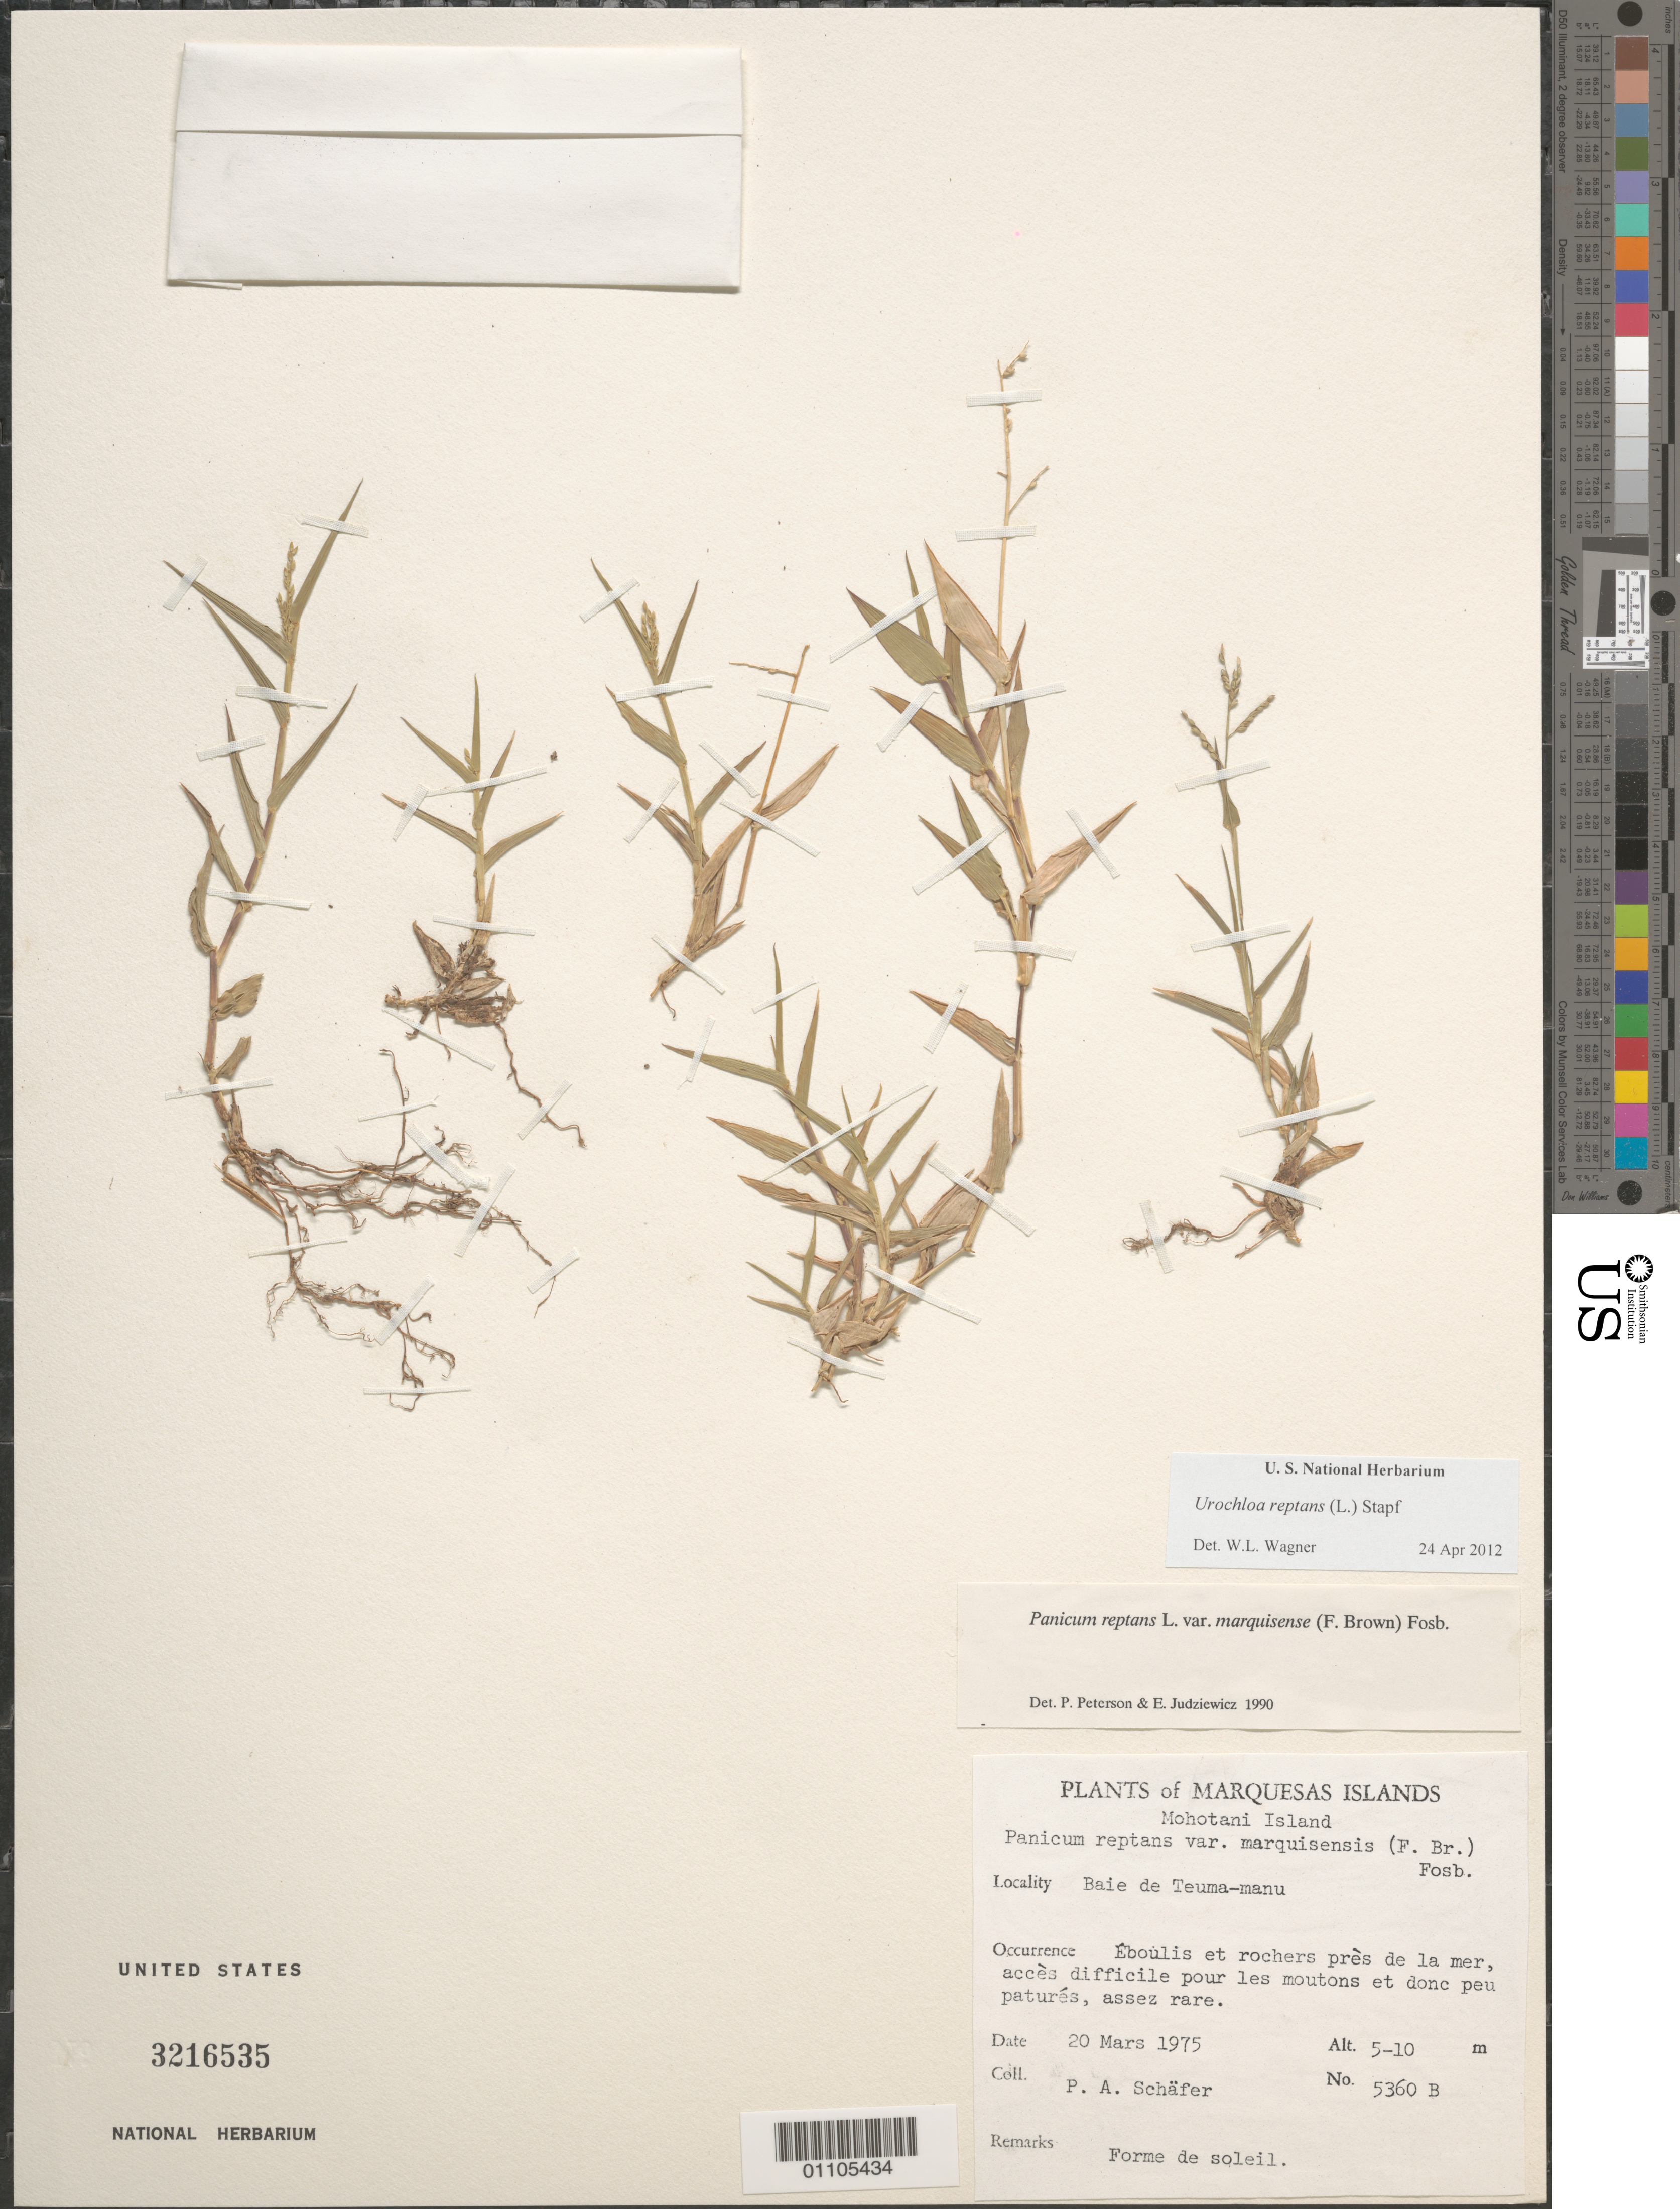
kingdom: Plantae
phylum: Tracheophyta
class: Liliopsida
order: Poales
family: Poaceae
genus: Urochloa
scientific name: Urochloa reptans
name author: (L.) Stapf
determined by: Peterson, P. M.; Judziewicz, E. J.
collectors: P. A. Schäfer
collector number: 5360B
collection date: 1975-03-20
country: French Polynesia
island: Mohotani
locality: Baie de Teuma-manu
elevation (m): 5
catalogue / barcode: US 3216535